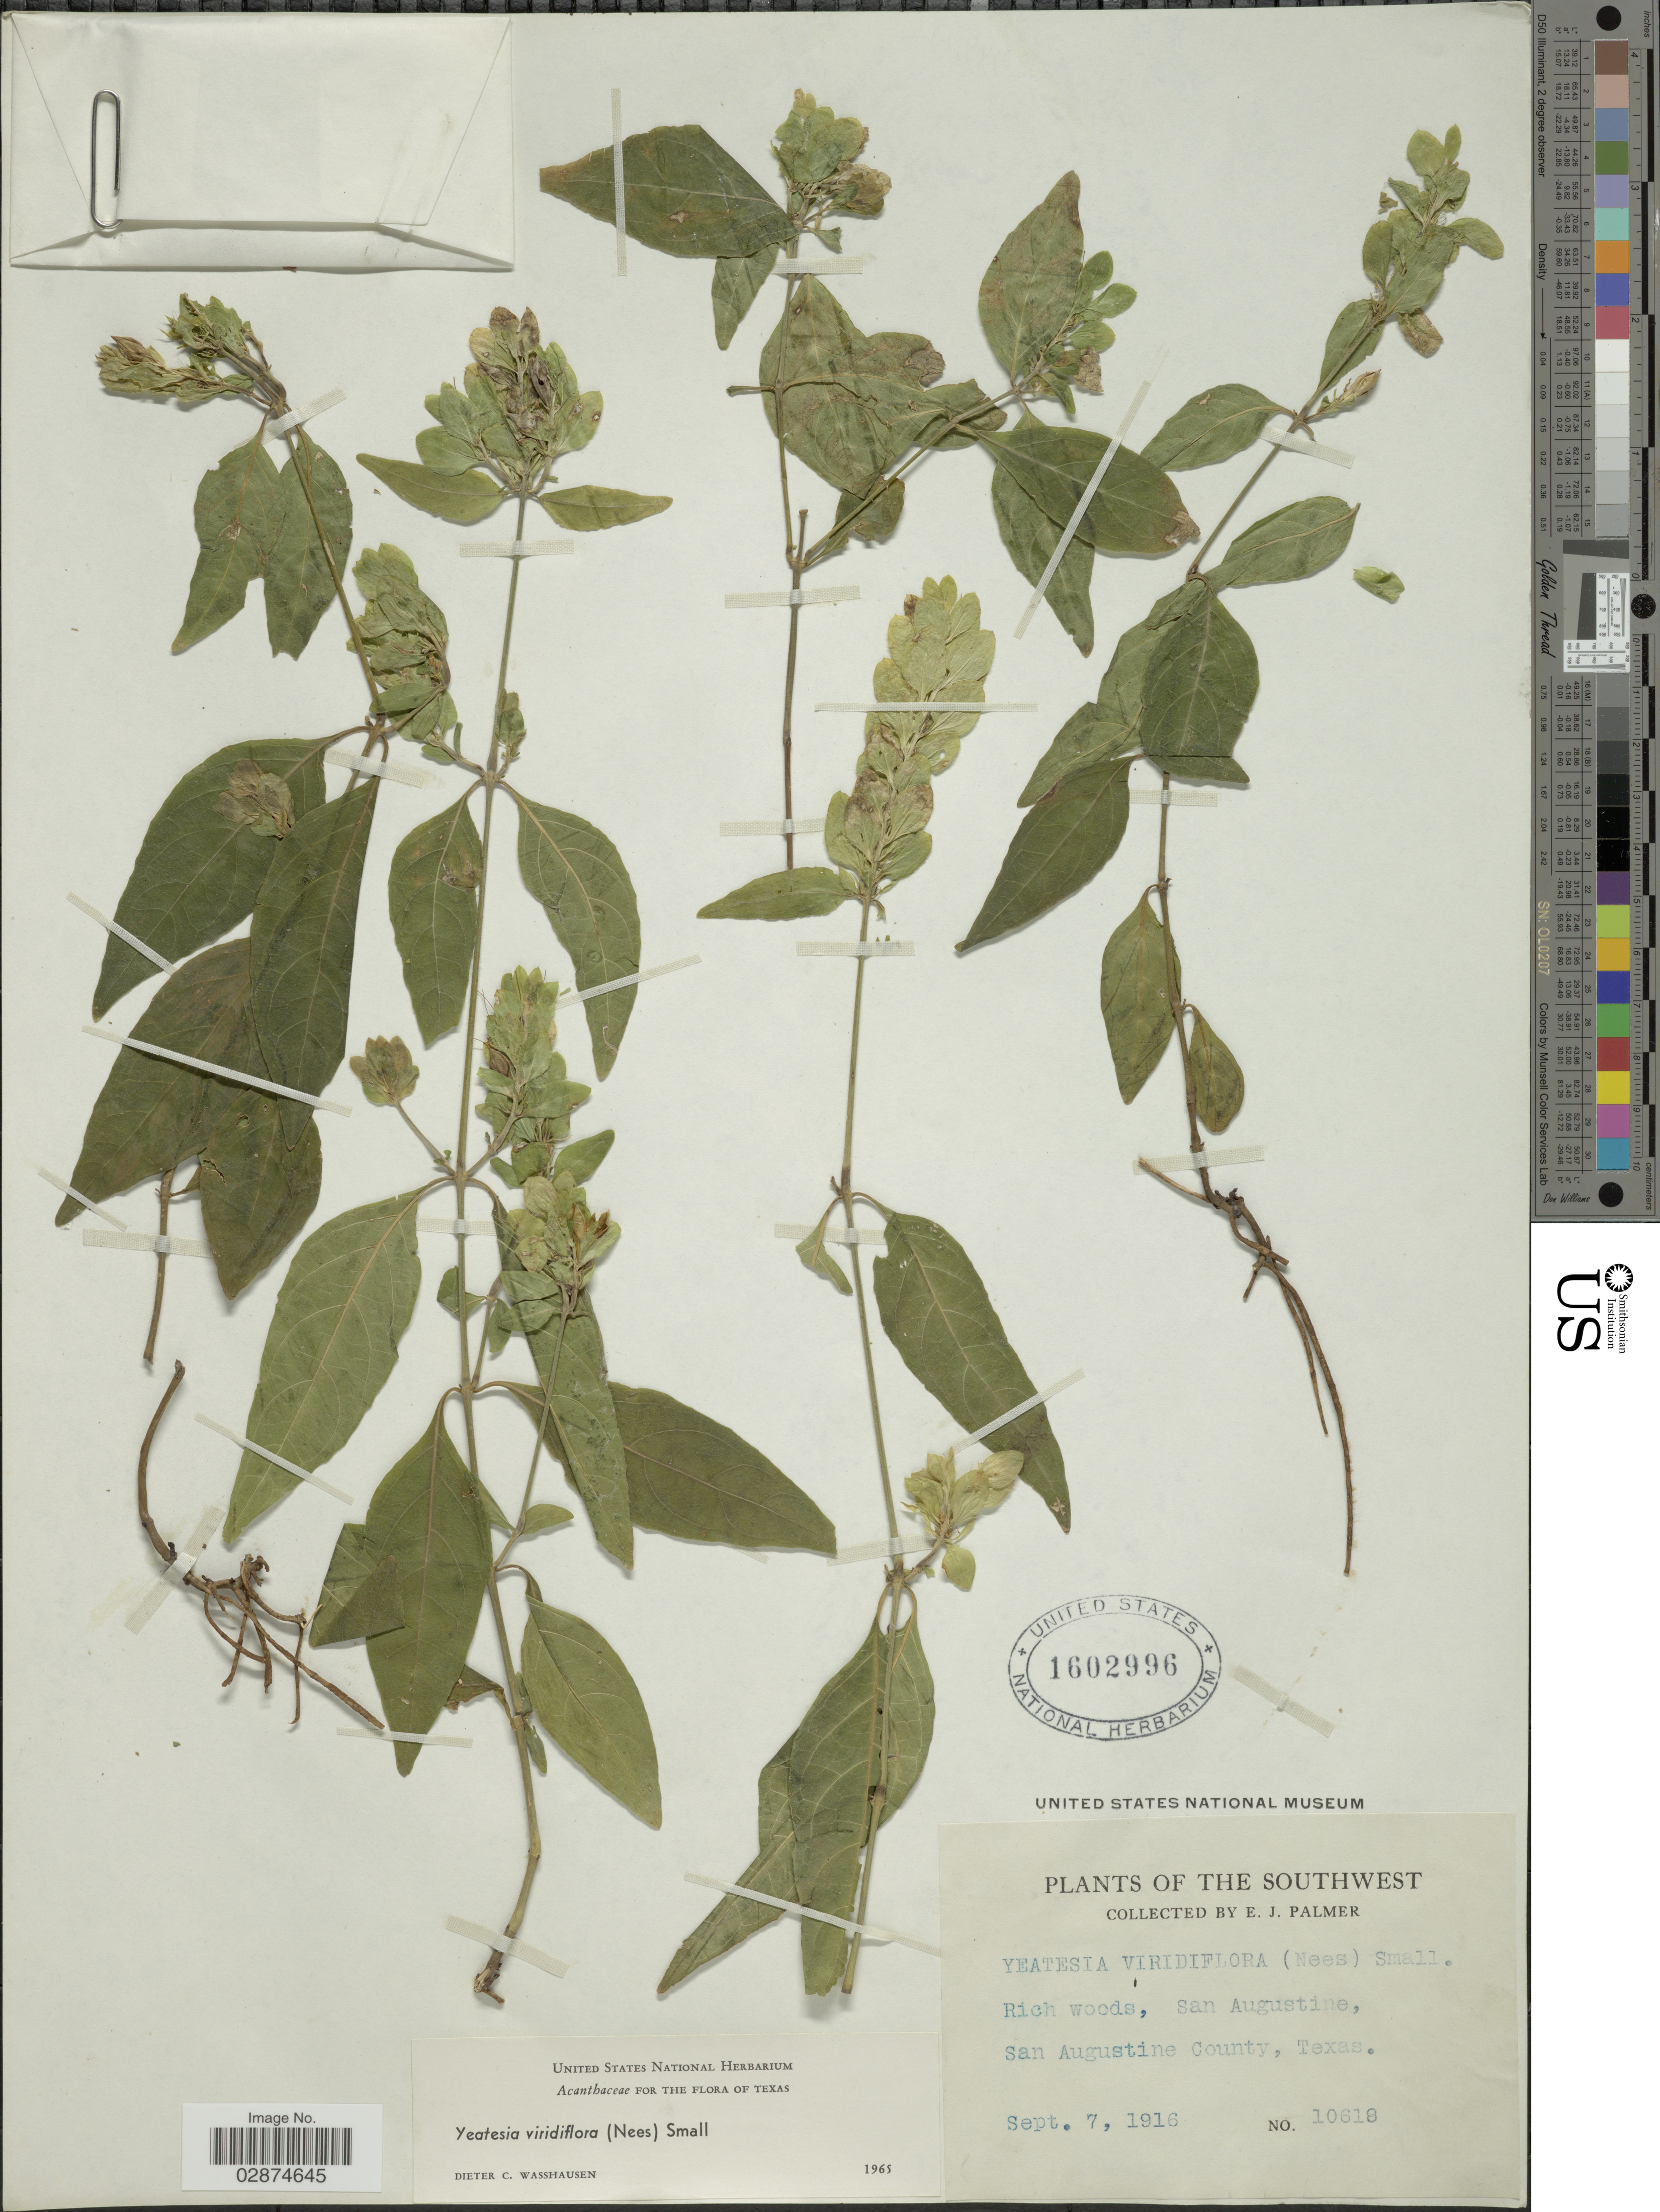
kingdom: Plantae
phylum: Tracheophyta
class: Magnoliopsida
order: Lamiales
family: Acanthaceae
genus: Yeatesia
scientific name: Yeatesia viridiflora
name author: (Nees) Small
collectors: E. J. Palmer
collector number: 10618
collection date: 1916-09-07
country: United States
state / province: Texas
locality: San Augustine, San Augustine County.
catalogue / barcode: US 1602996